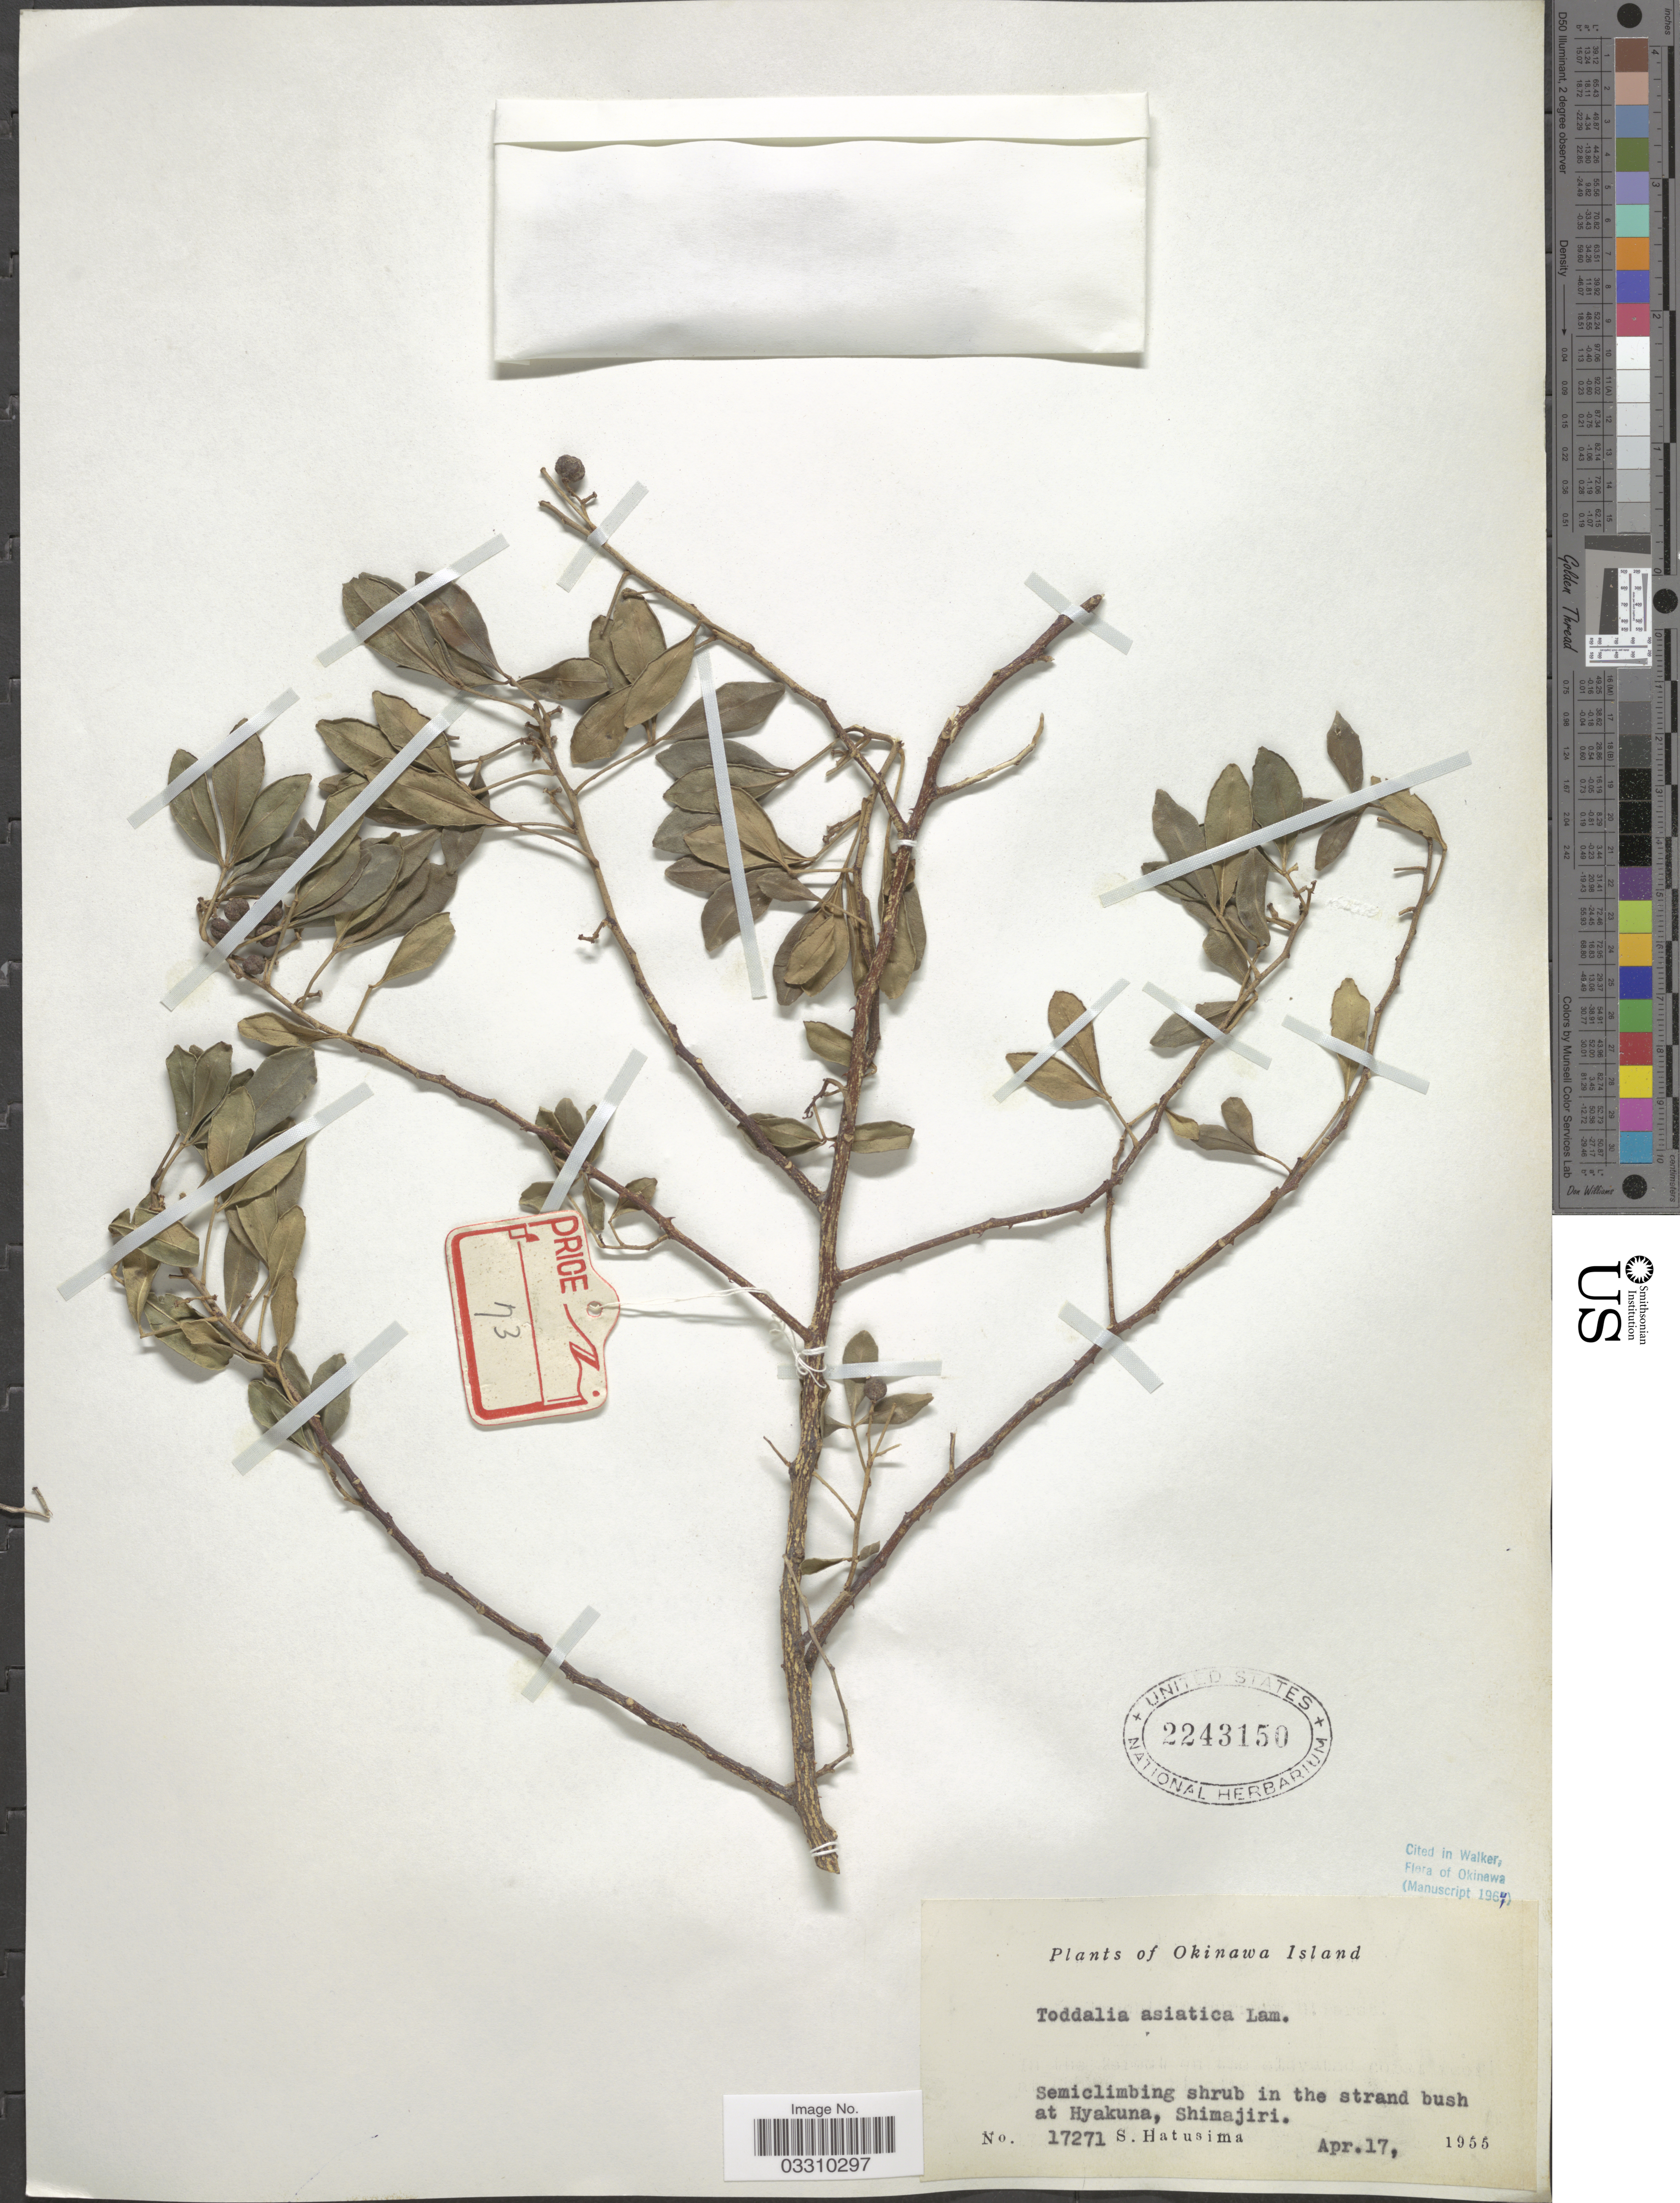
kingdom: Plantae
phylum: Tracheophyta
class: Magnoliopsida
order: Sapindales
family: Rutaceae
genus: Zanthoxylum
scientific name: Zanthoxylum asiaticum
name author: (L.) Appelhans et al.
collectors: S. Hatusima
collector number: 17271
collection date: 1955-04-17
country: Japan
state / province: Okinawa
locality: Okinawa Island. Hyakuna, Shimajiri.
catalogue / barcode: US 2243150